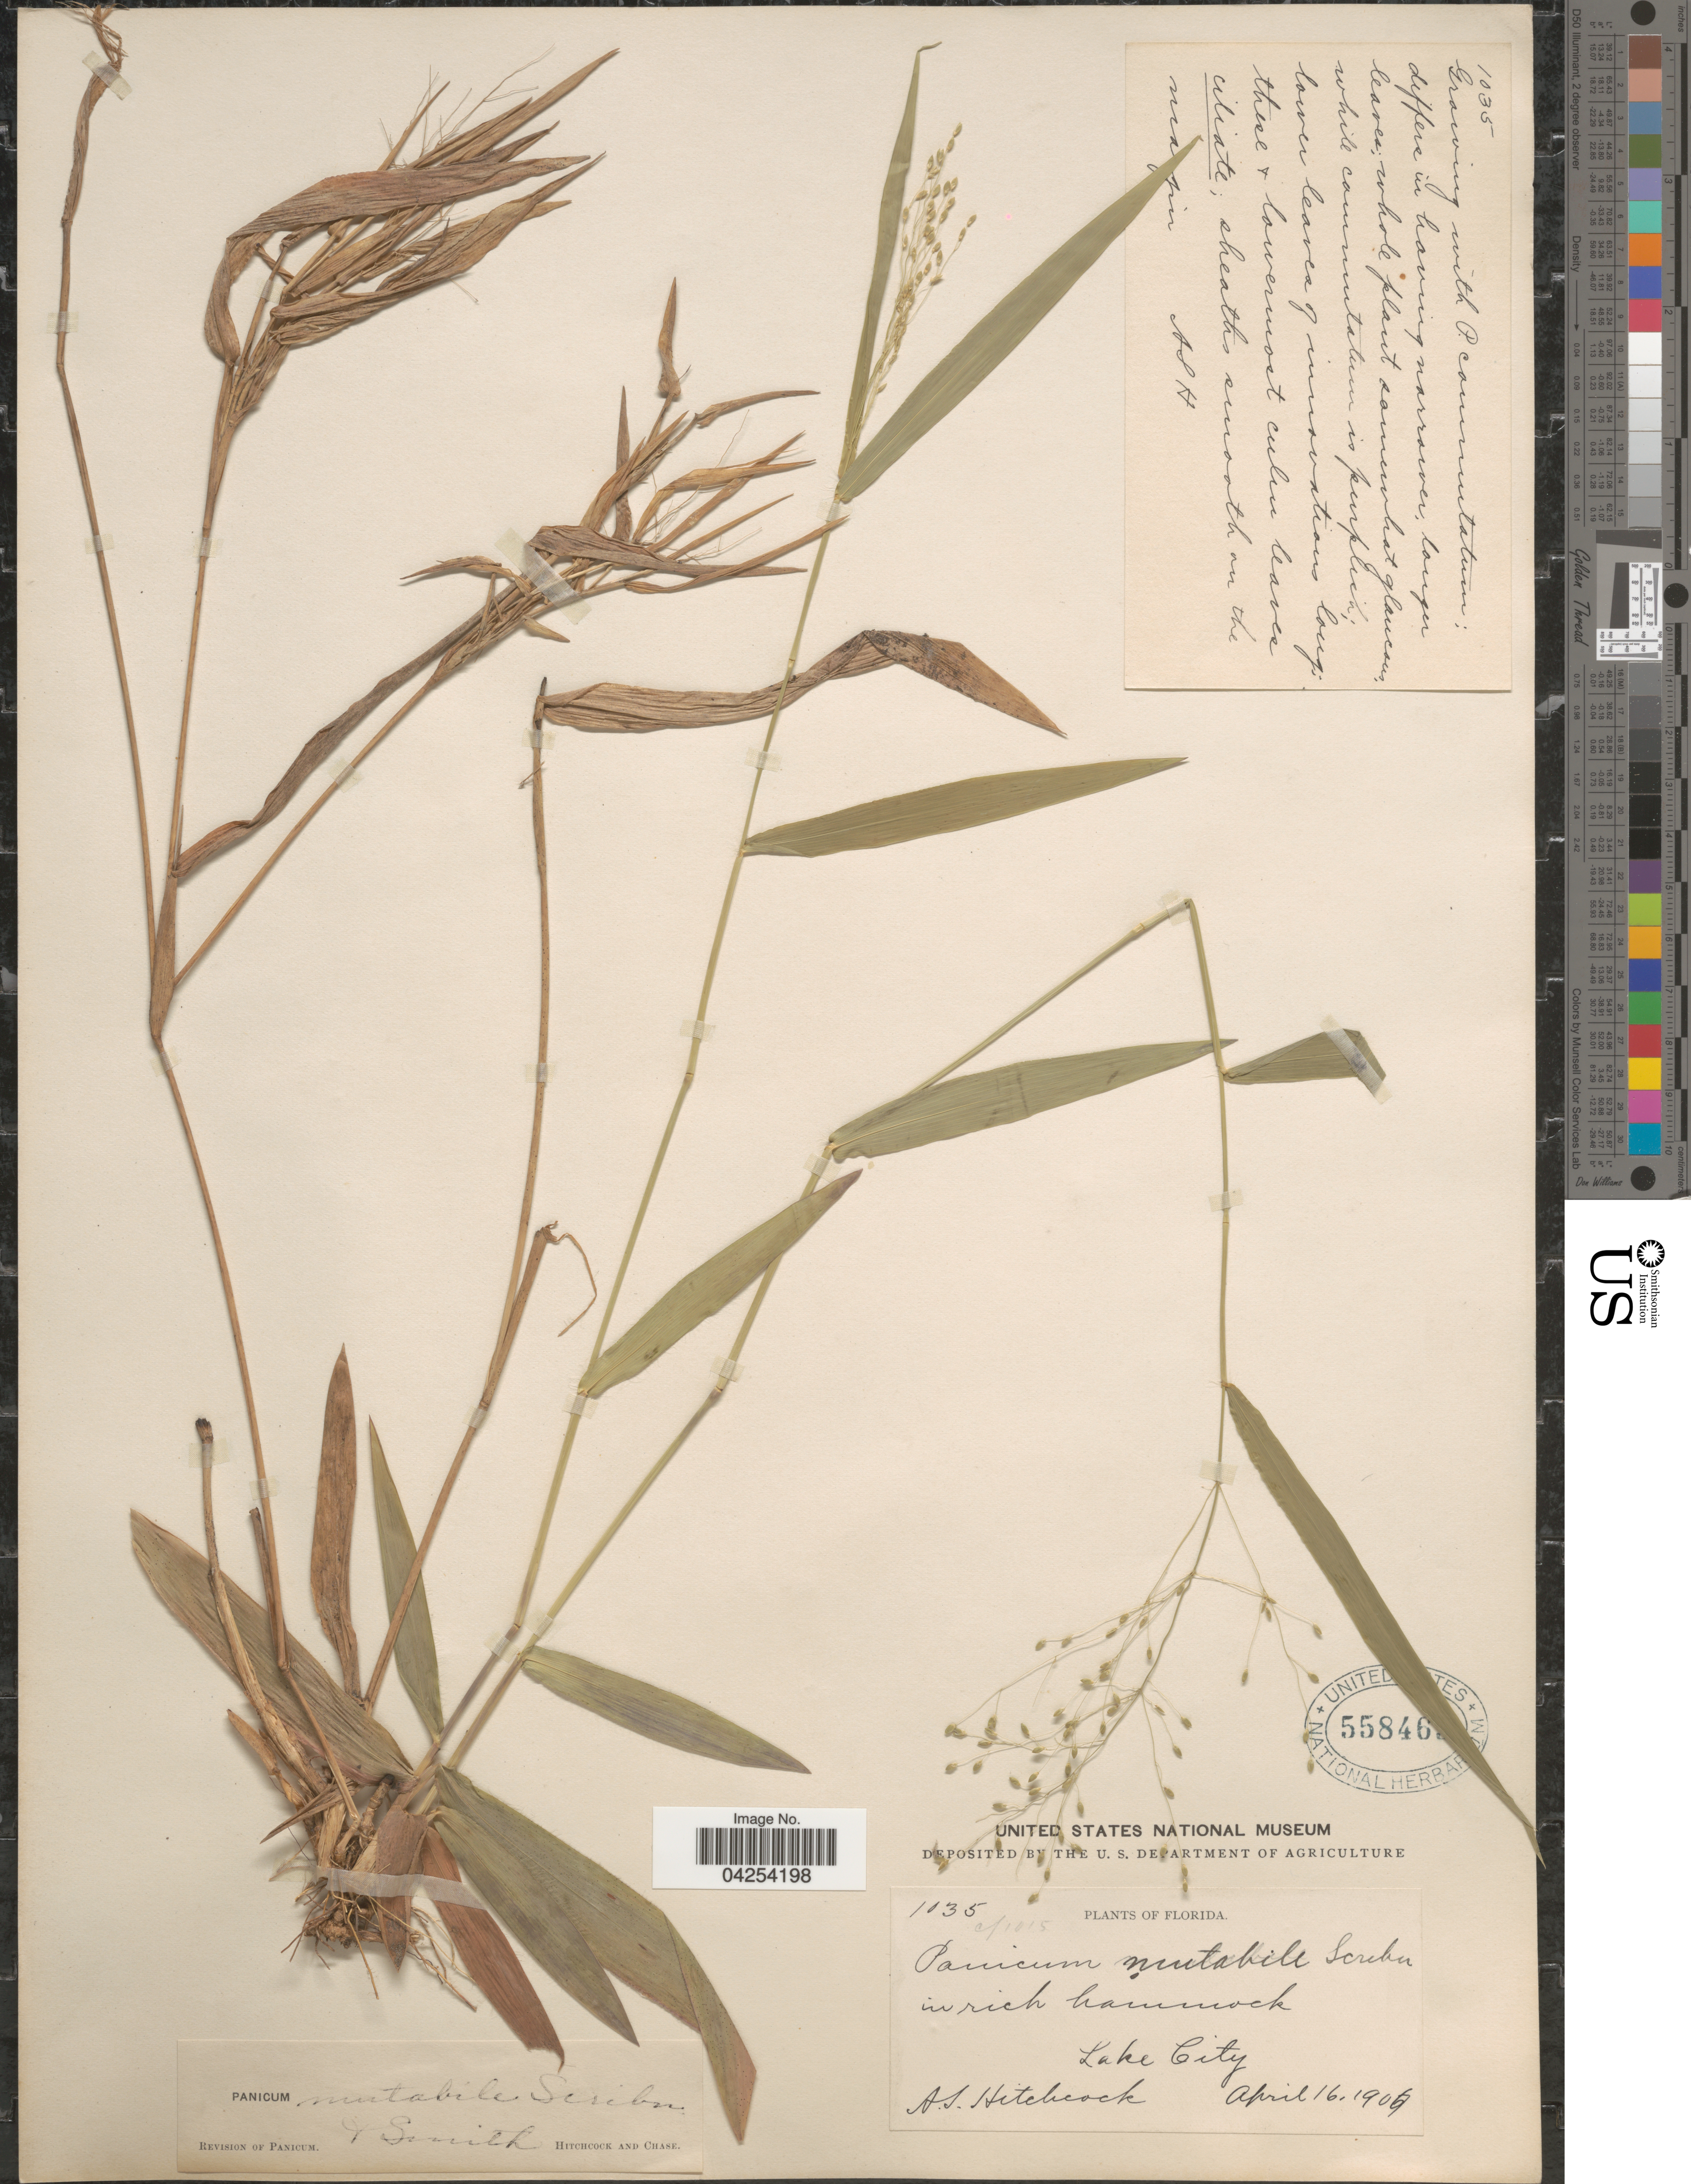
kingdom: Plantae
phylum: Tracheophyta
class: Liliopsida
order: Poales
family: Poaceae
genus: Dichanthelium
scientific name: Dichanthelium commutatum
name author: (Schult.) Gould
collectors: A. S. Hitchcock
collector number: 1035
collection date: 1906-04-16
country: United States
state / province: Florida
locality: Lake City.